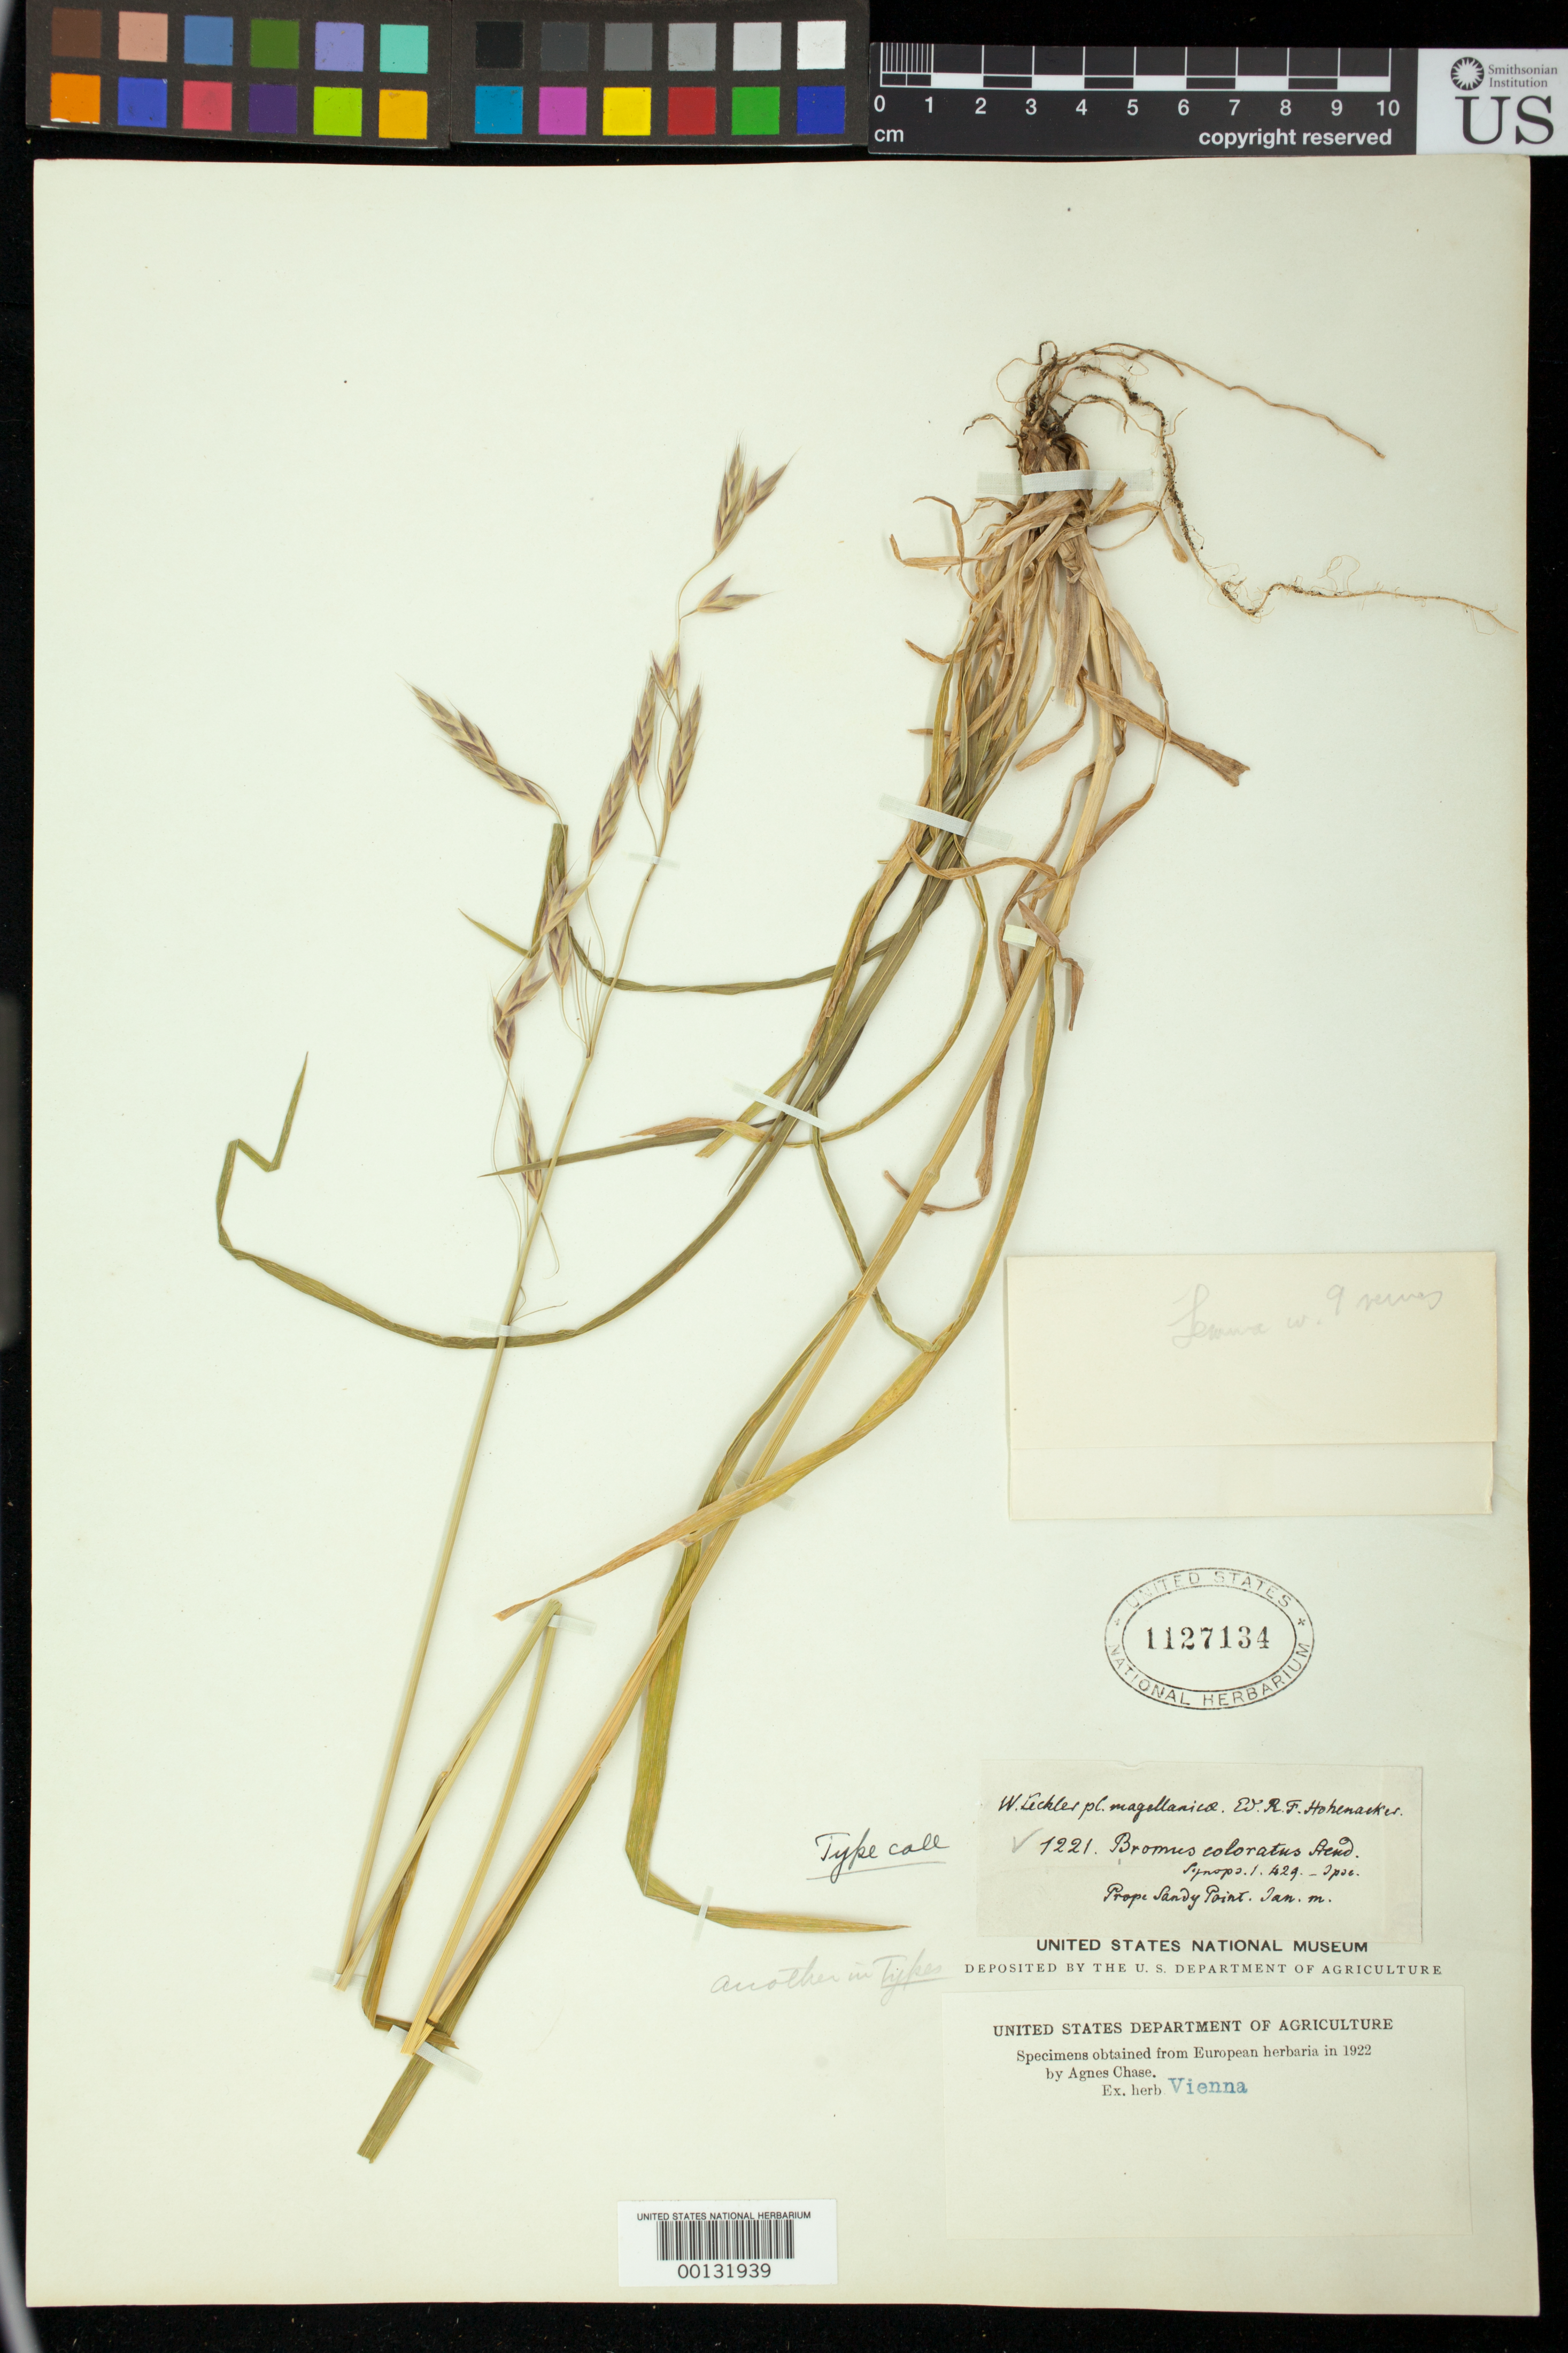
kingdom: Plantae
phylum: Tracheophyta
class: Liliopsida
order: Poales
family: Poaceae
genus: Bromus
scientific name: Bromus coloratus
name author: Steud.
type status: Type Collection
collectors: W. Lechler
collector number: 1221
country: Chile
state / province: Magallanes y de la Antártica Chilena (XII)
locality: Sandy Point.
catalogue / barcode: US 1127134